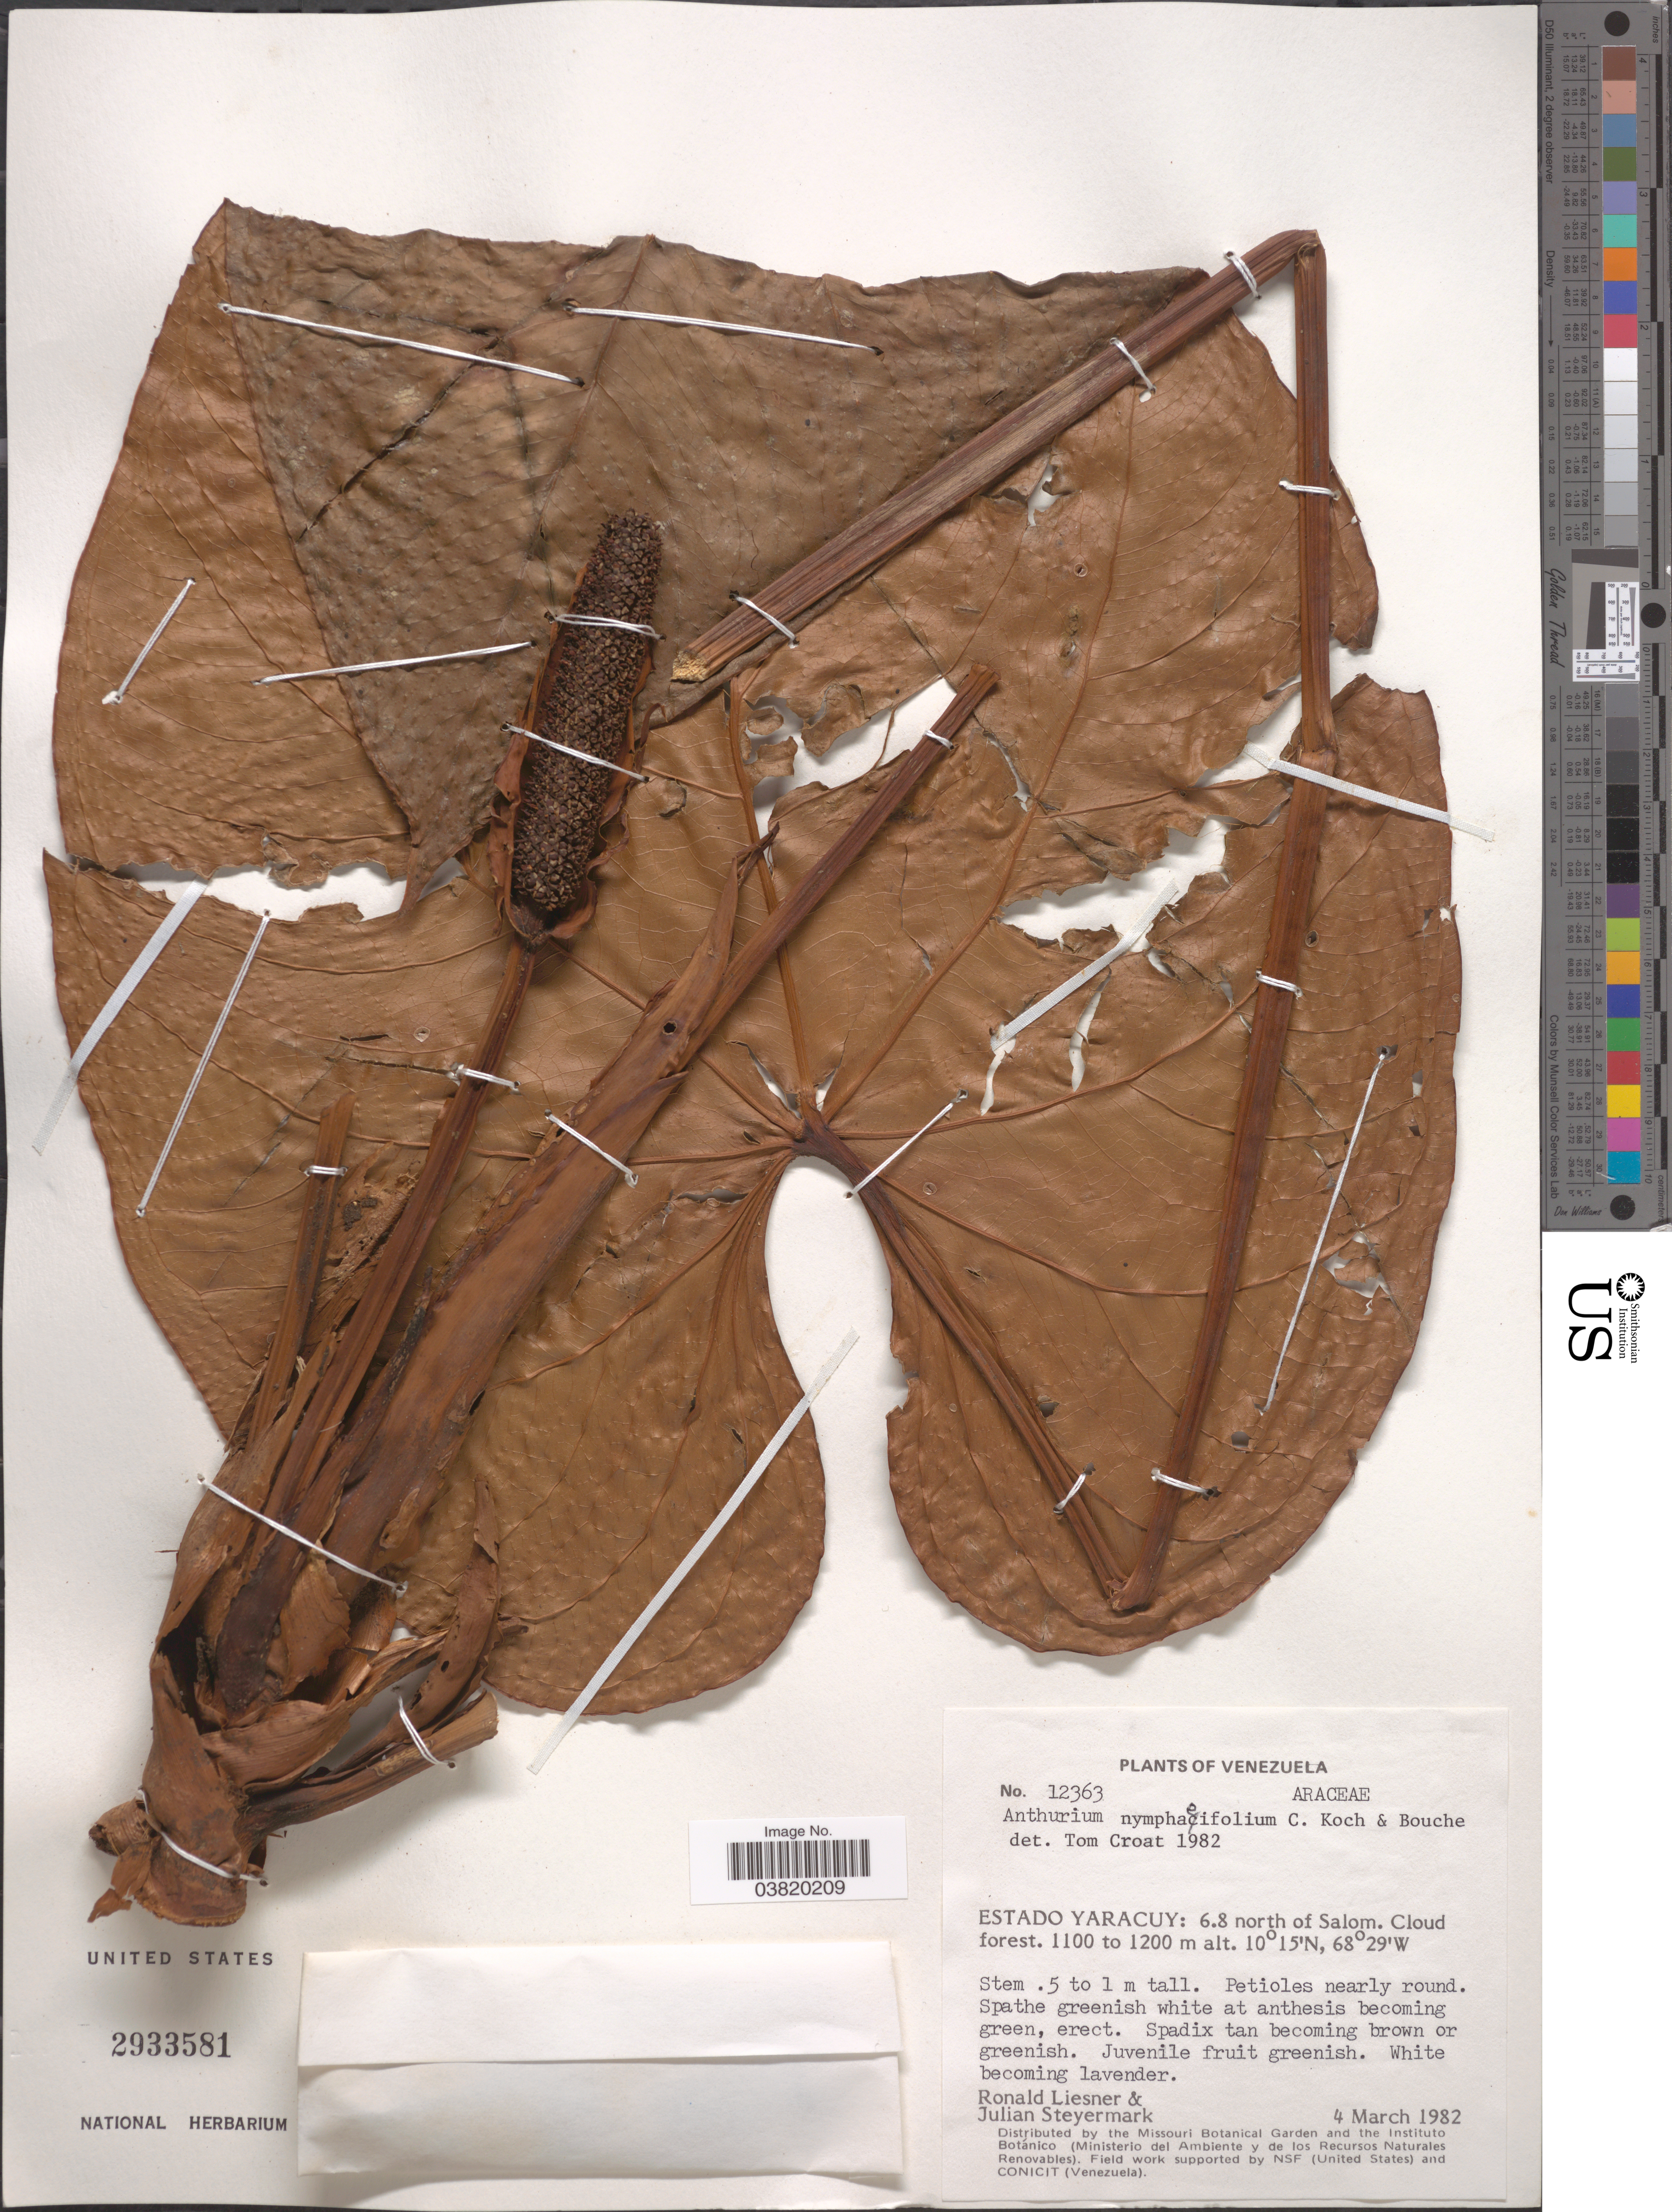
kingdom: Plantae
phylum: Tracheophyta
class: Liliopsida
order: Alismatales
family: Araceae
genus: Anthurium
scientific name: Anthurium nymphaeifolium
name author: K. Koch & C.D. Bouché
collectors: R. L. Liesner & J. Steyermark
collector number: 12363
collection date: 1982-03-04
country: Venezuela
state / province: Yaracuy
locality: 6.8 north of Salom.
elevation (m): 1100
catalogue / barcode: US 2933581